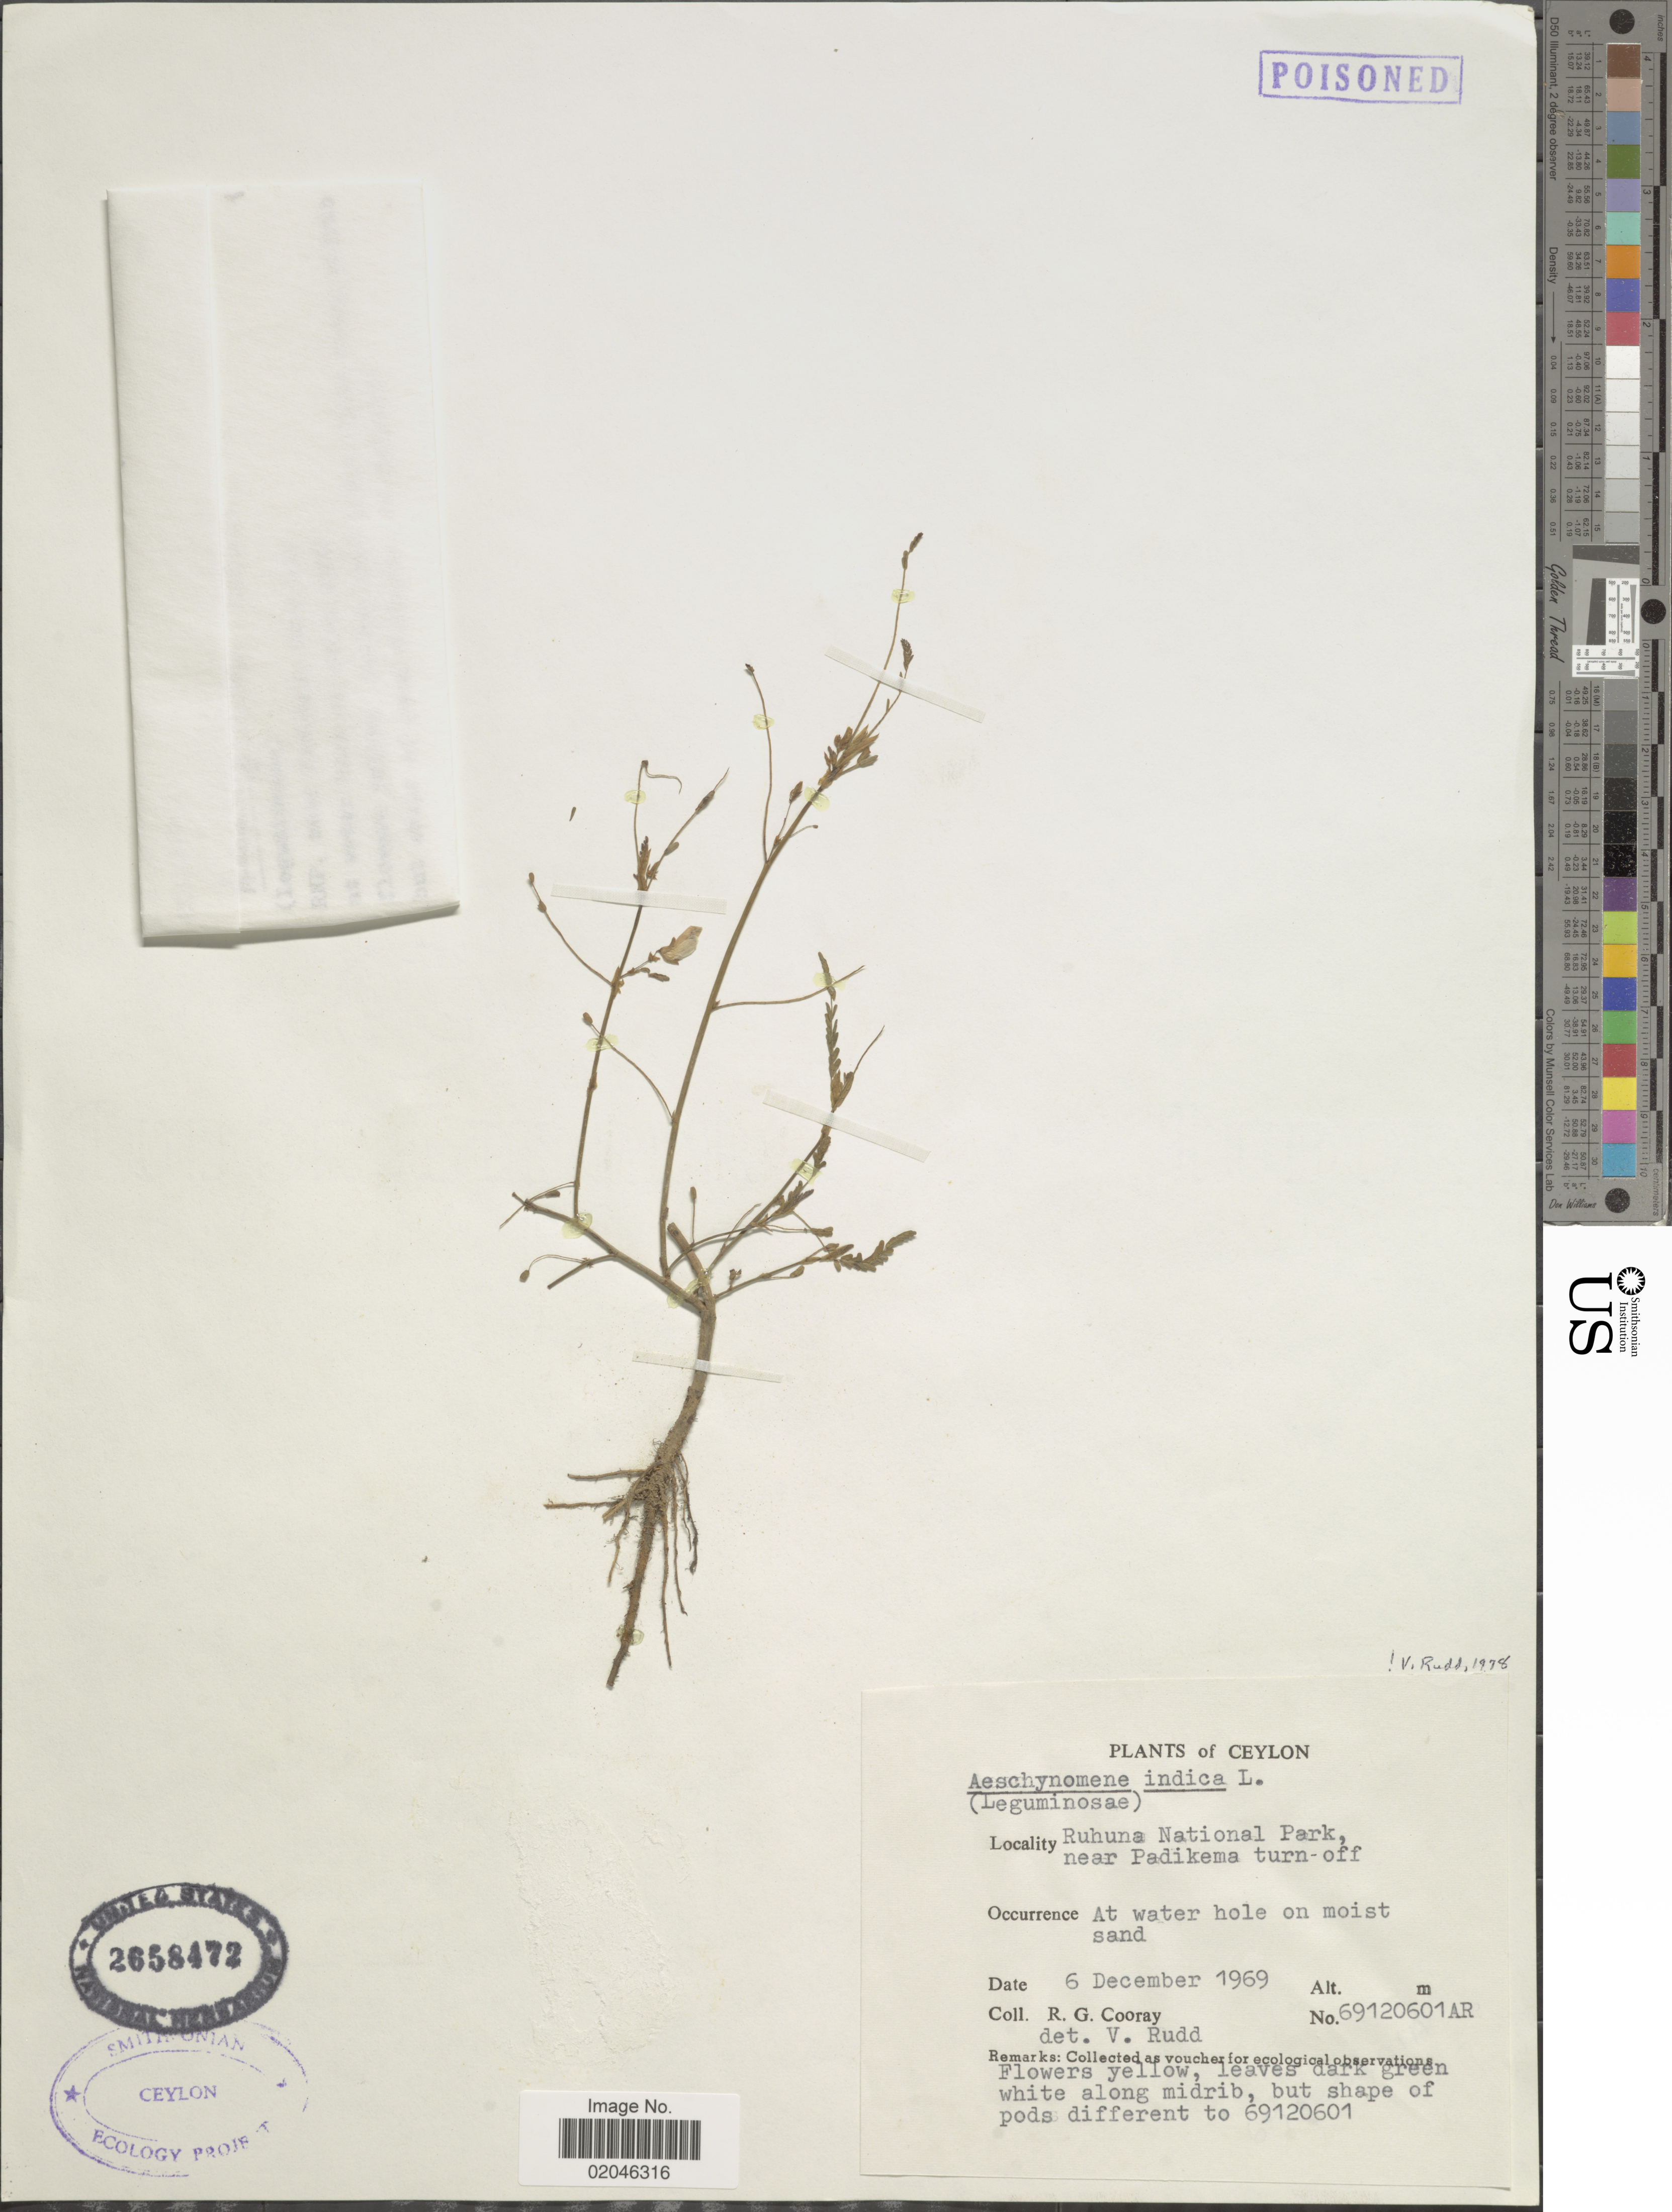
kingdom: Plantae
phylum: Tracheophyta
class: Magnoliopsida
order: Fabales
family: Fabaceae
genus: Aeschynomene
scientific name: Aeschynomene indica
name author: L.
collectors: R. Cooray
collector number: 69120601AR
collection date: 1969-12-06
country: Sri Lanka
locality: Ceylon, Ruhuna National Park, near Padikema turn-off, at water hole on moist sand.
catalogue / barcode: US 2658472